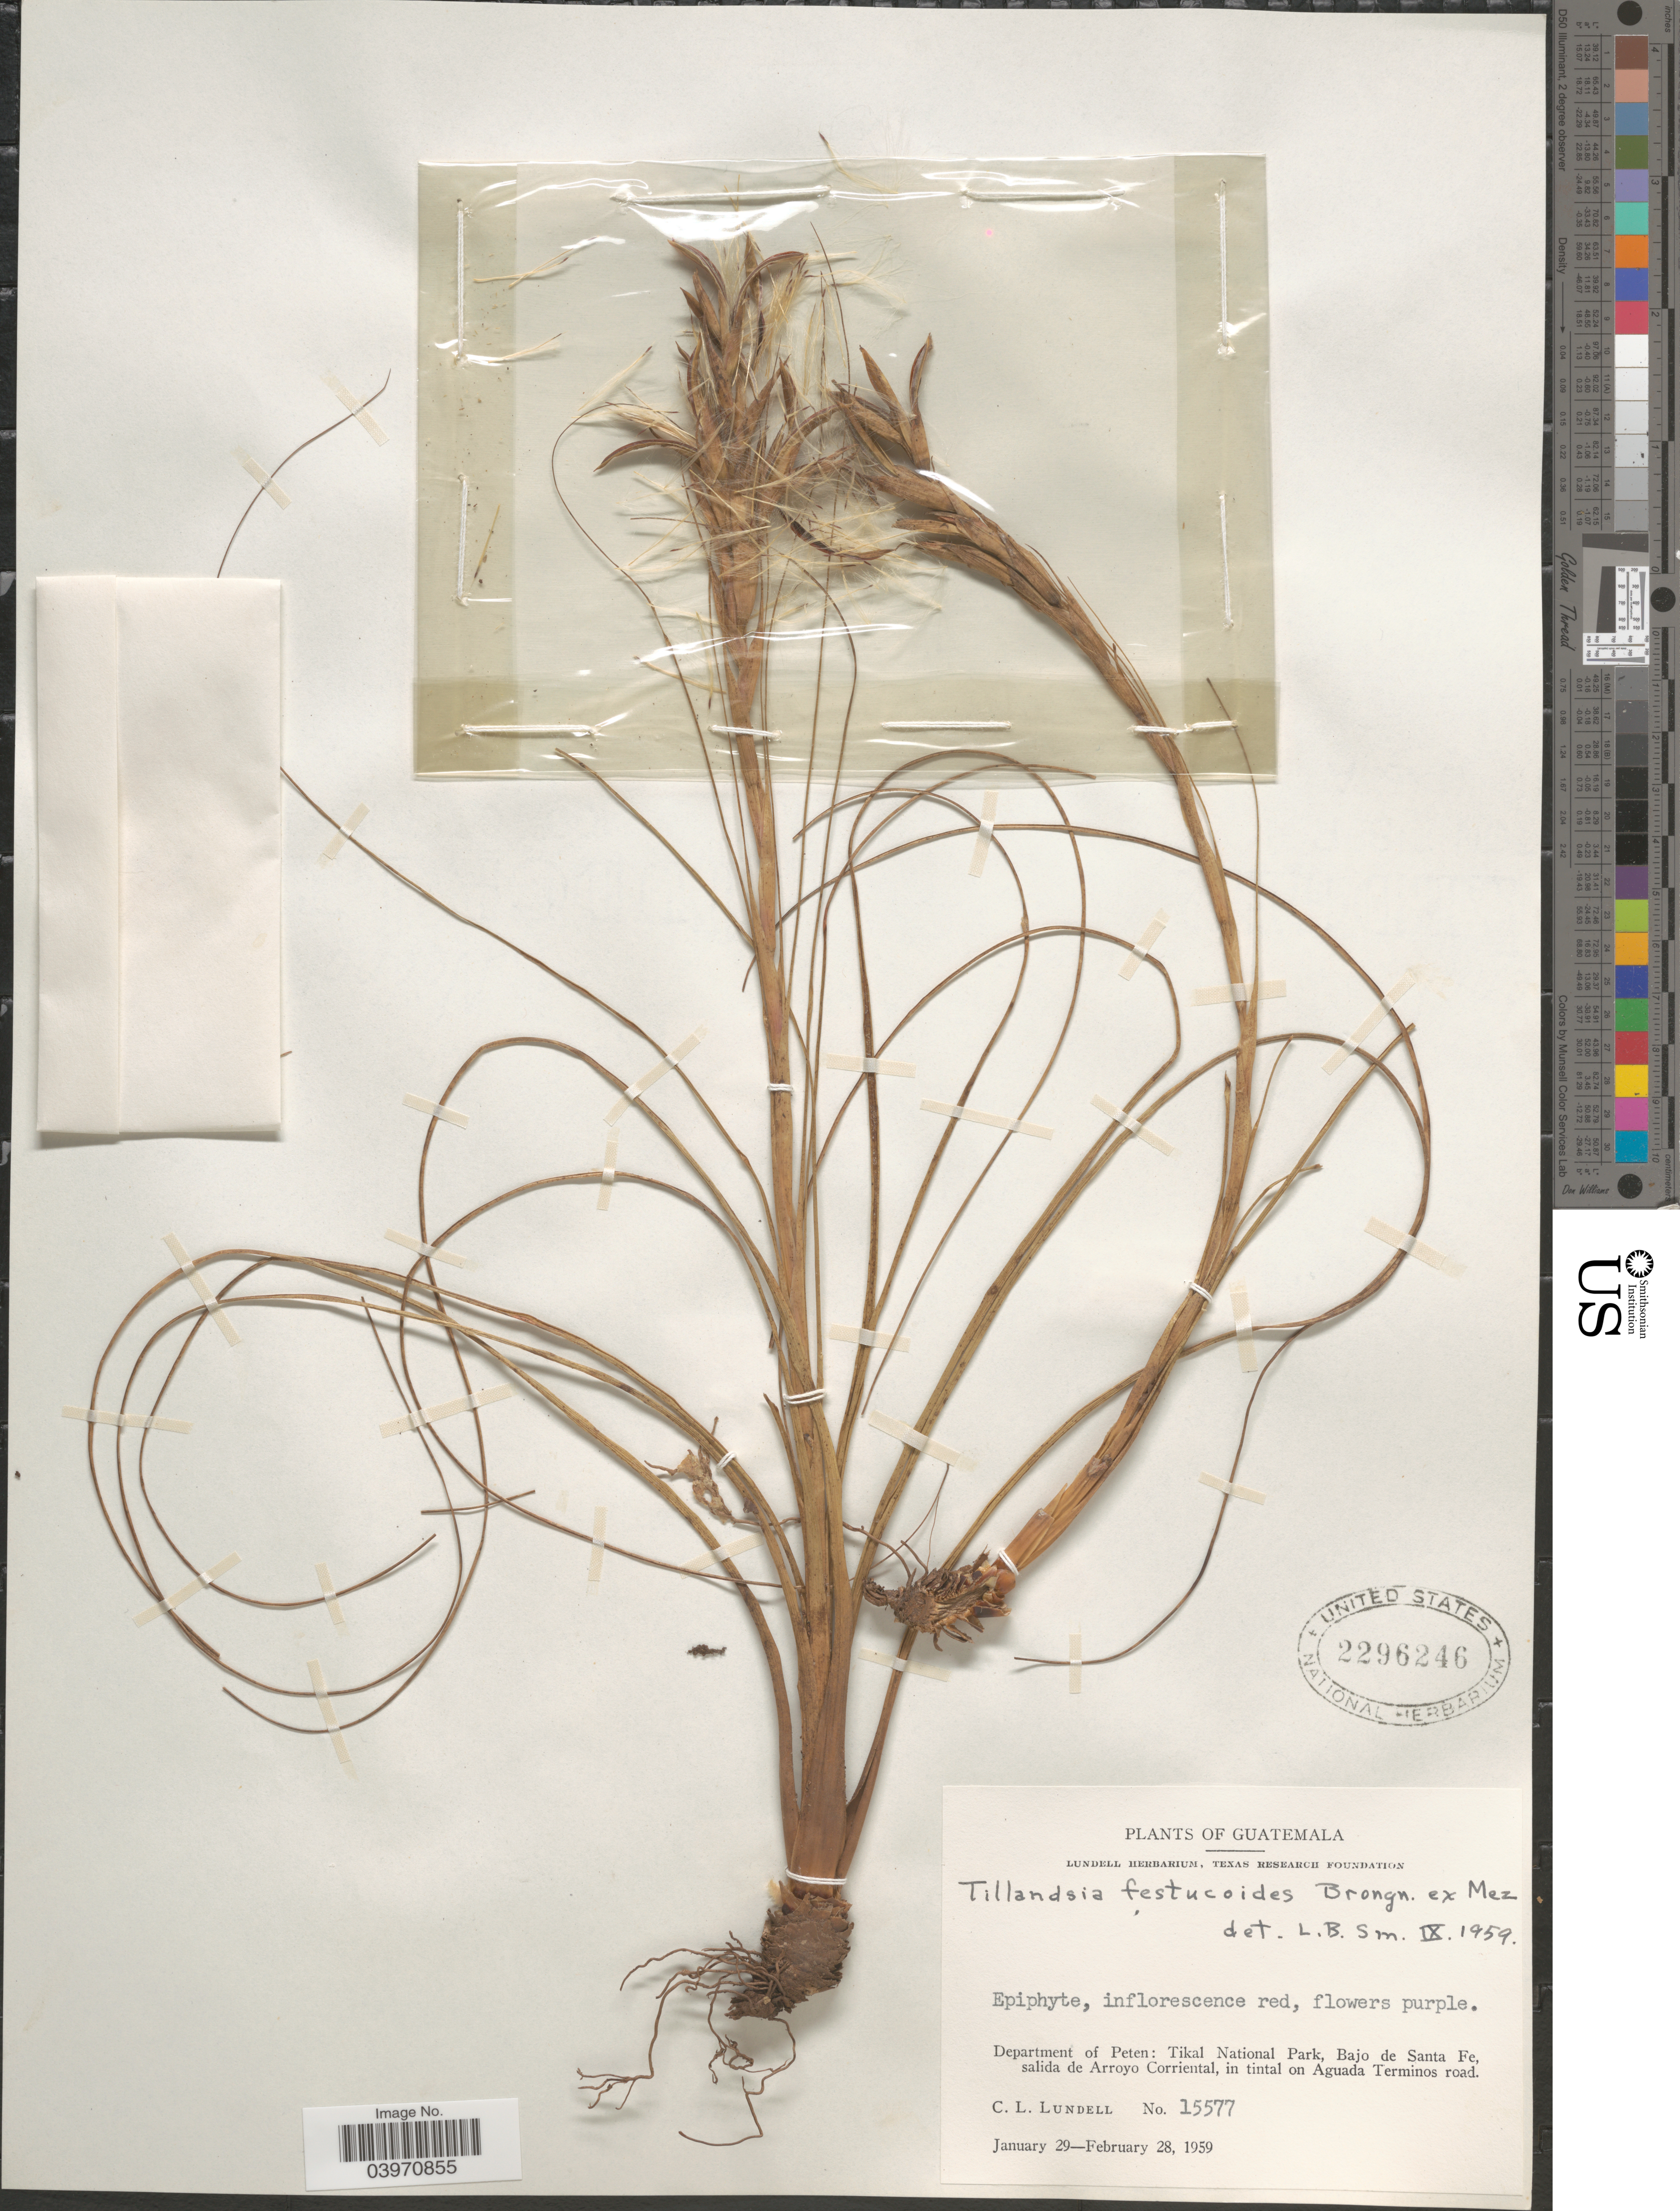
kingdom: Plantae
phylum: Tracheophyta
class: Liliopsida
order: Poales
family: Bromeliaceae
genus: Tillandsia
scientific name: Tillandsia festucoides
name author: Brongn. ex Mez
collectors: C. L. Lundell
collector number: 15577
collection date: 1959-01-29/1959-02-28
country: Guatemala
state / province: El Peten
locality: Department of Peten: Tikal National Park, Bajo de Santa Fe, salida de Arroyo Corriental, in tintal on Aguada Terminos road.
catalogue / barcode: US 2296246